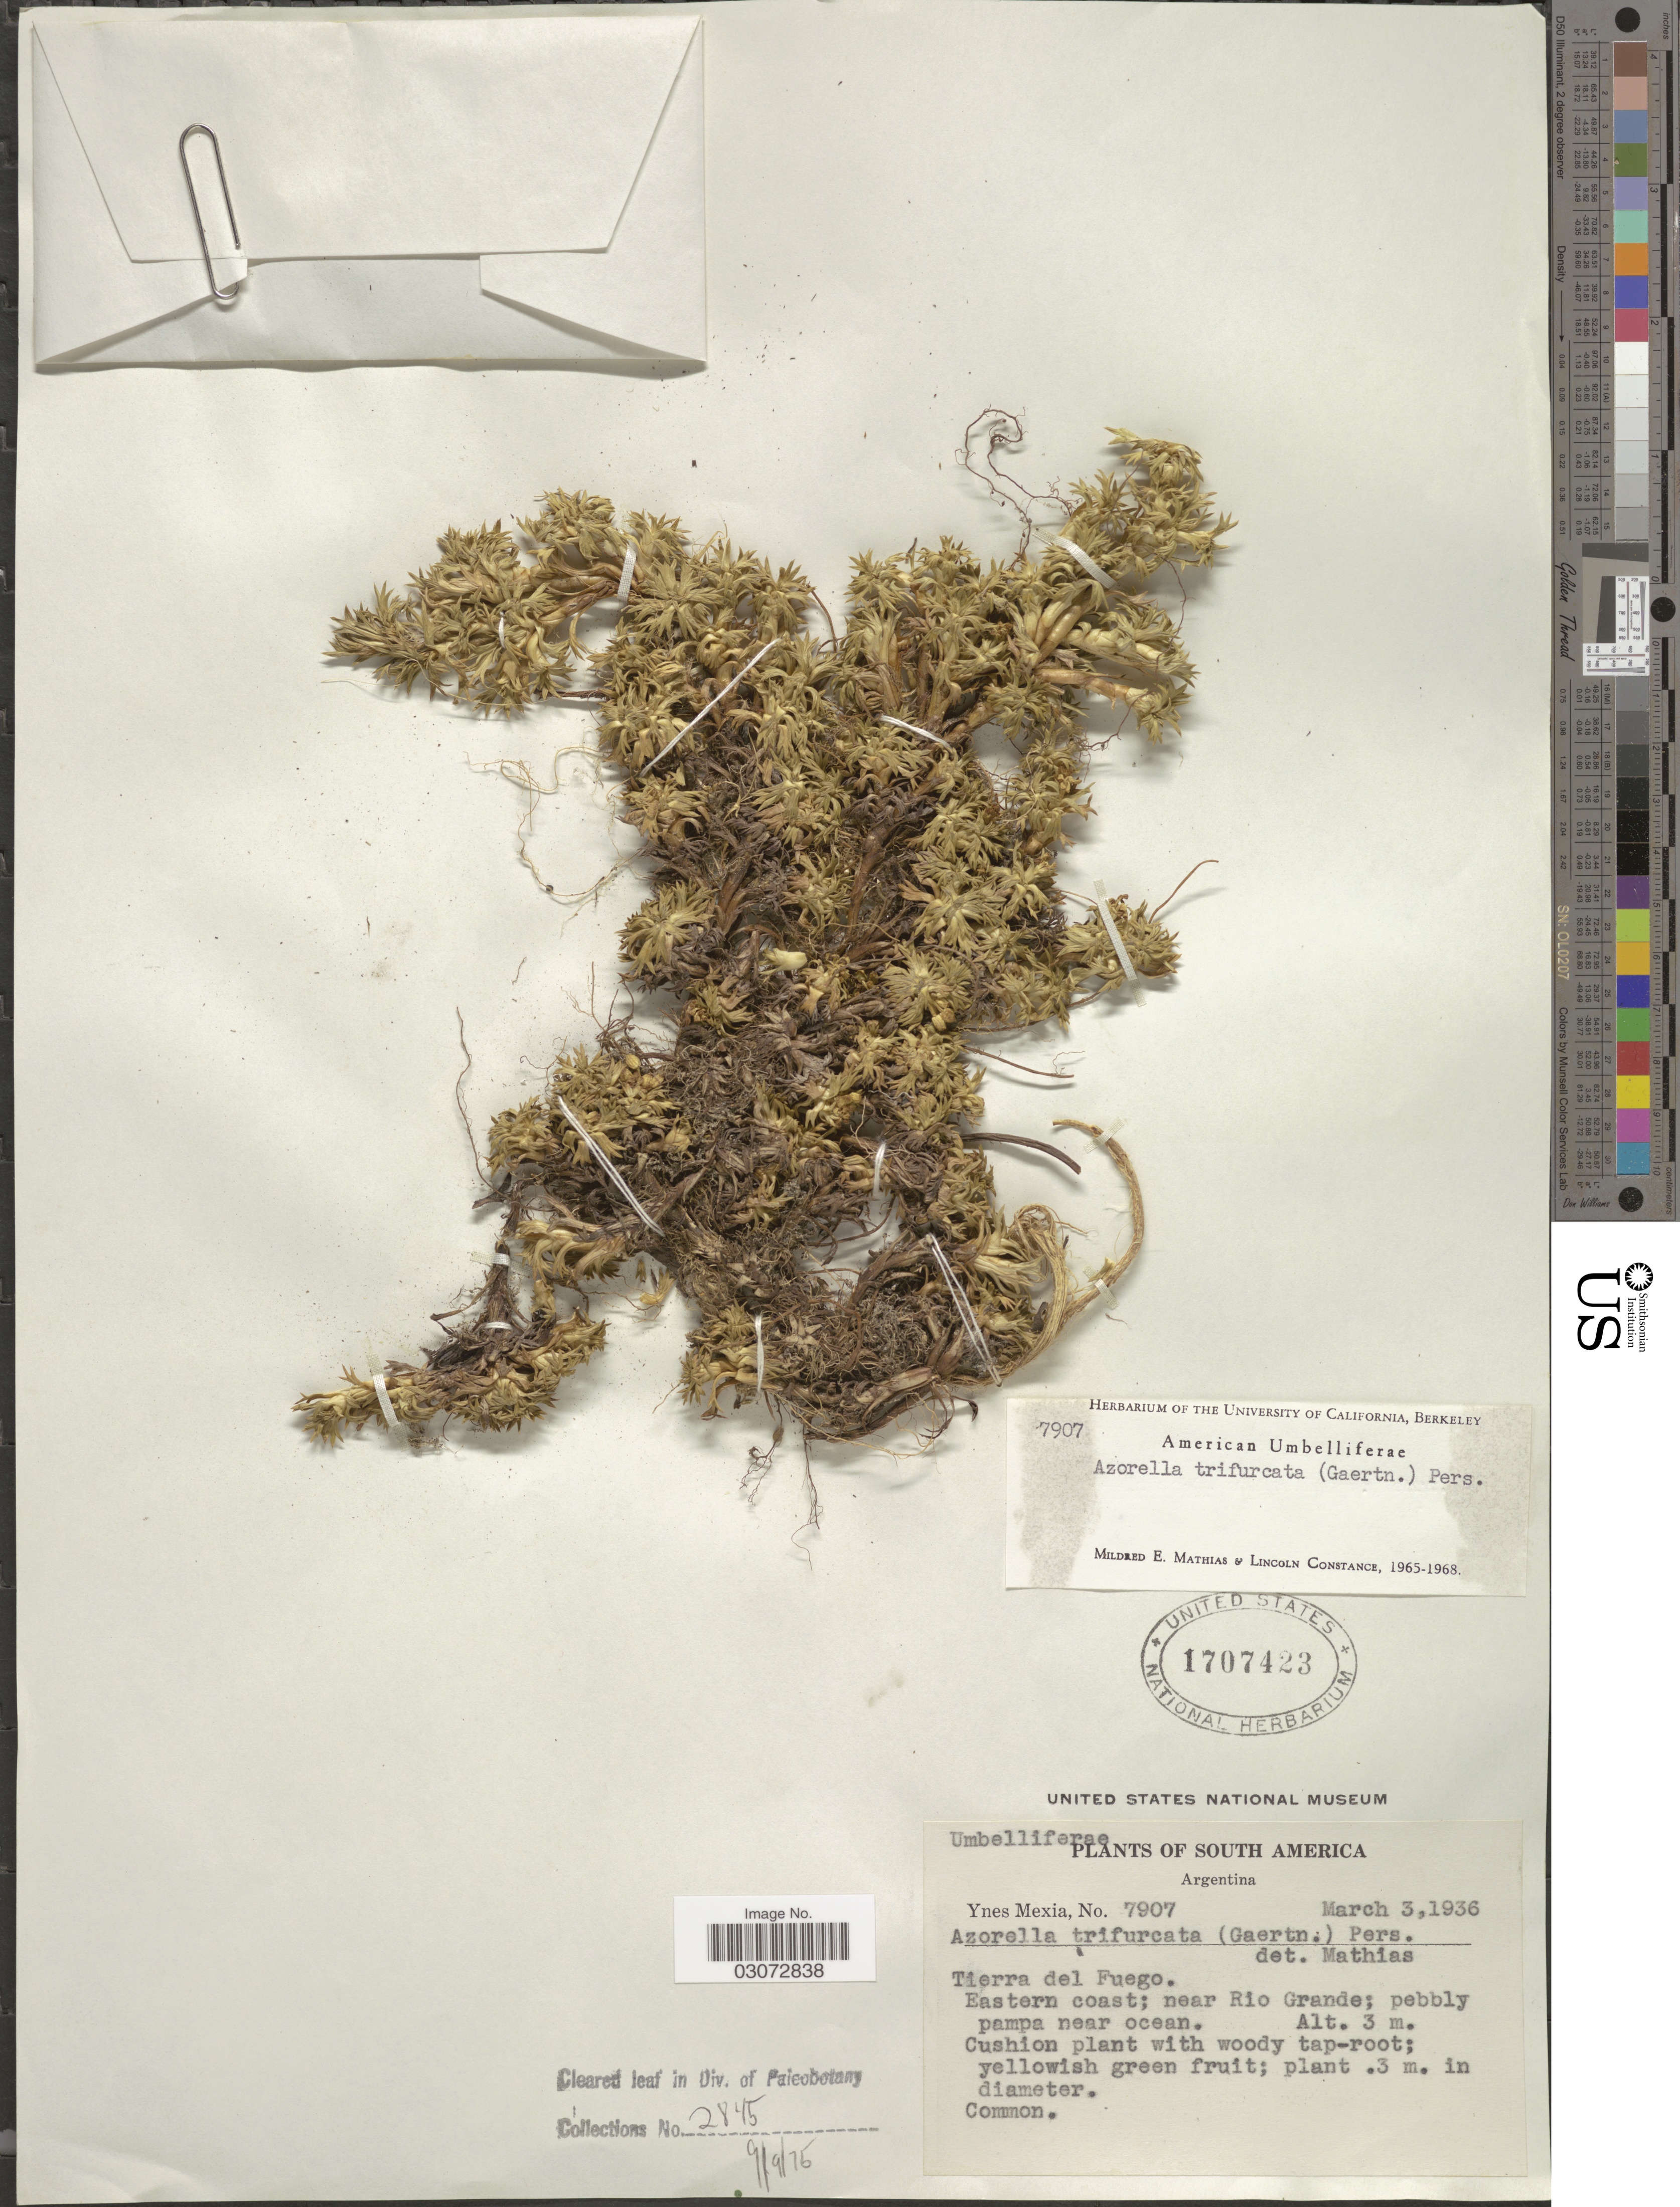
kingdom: Plantae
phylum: Tracheophyta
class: Magnoliopsida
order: Apiales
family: Apiaceae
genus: Azorella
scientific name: Azorella trifurcata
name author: (Gaertn.) Pers.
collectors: Y. Mexia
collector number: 7907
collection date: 1936-03-03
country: Argentina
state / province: Tierra del Fuego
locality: Eastern coast; near Rio Grande.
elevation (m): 3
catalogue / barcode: US 1707423